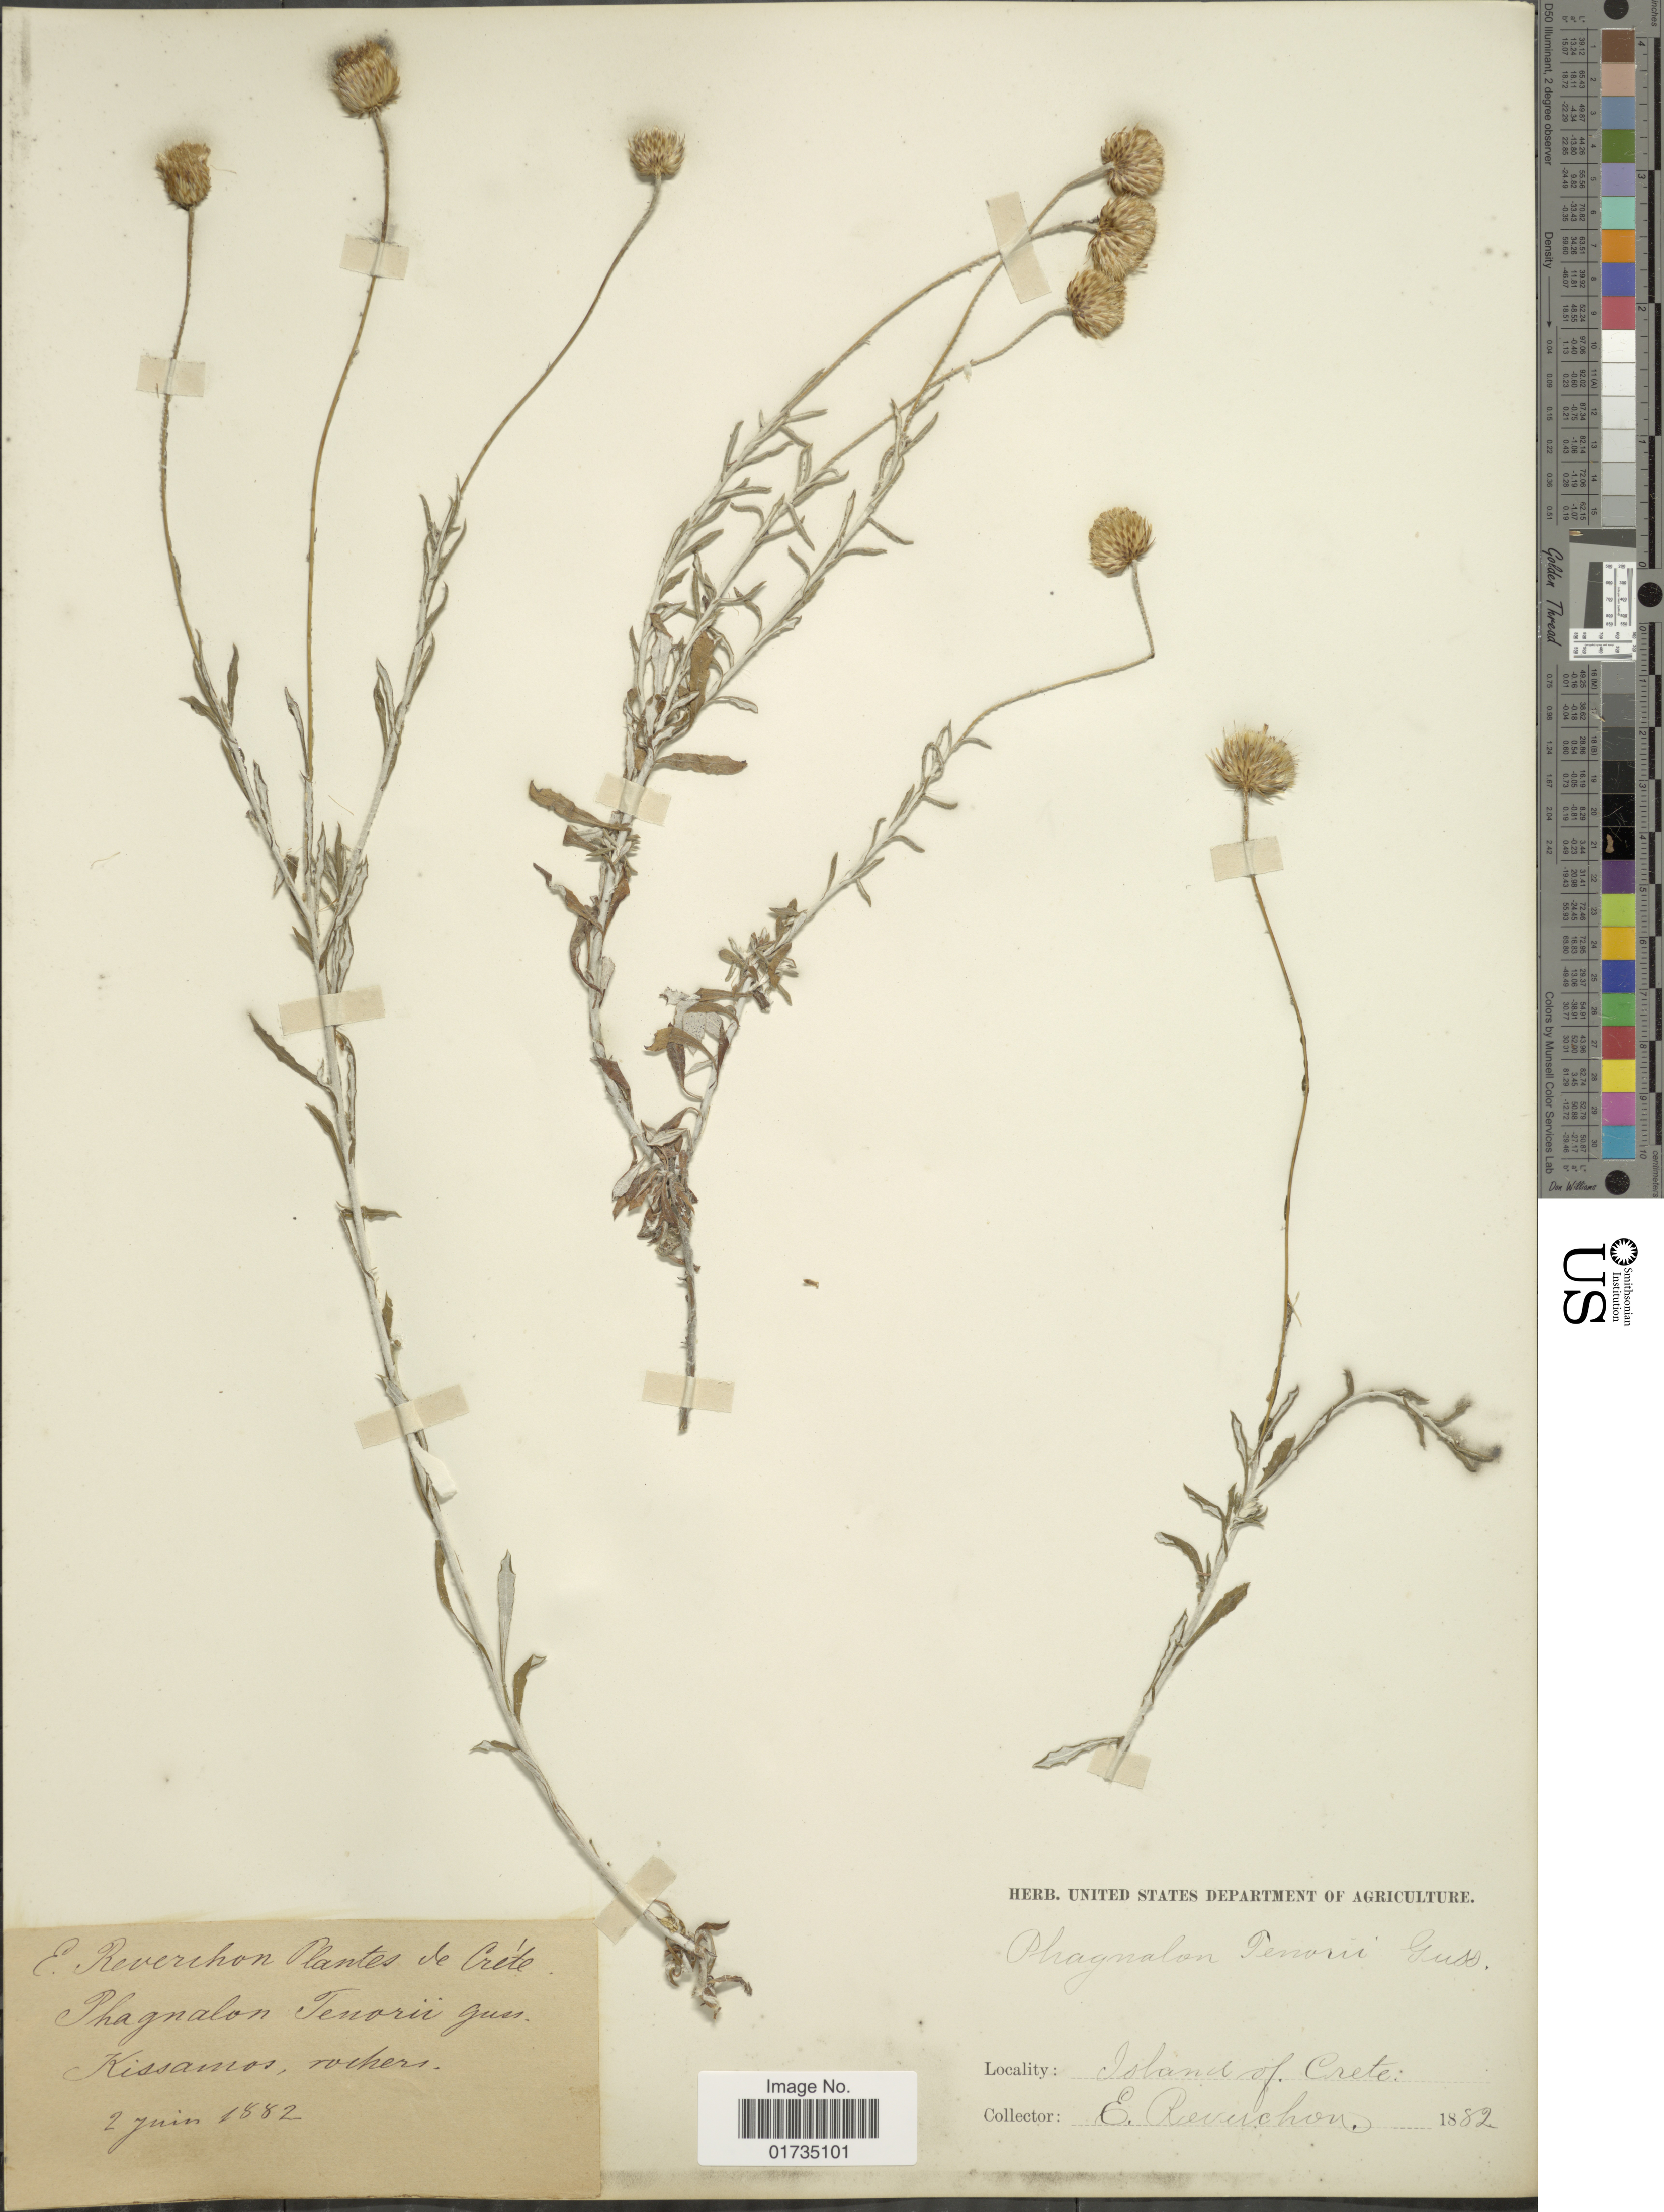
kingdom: Plantae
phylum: Tracheophyta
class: Magnoliopsida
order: Asterales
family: Asteraceae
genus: Phagnalon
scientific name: Phagnalon tenorei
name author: (Spreng.) C. Presl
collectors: E. Reverchon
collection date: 1882-06-02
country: Greece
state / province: Crete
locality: Island of Crete. kissamos, rockers